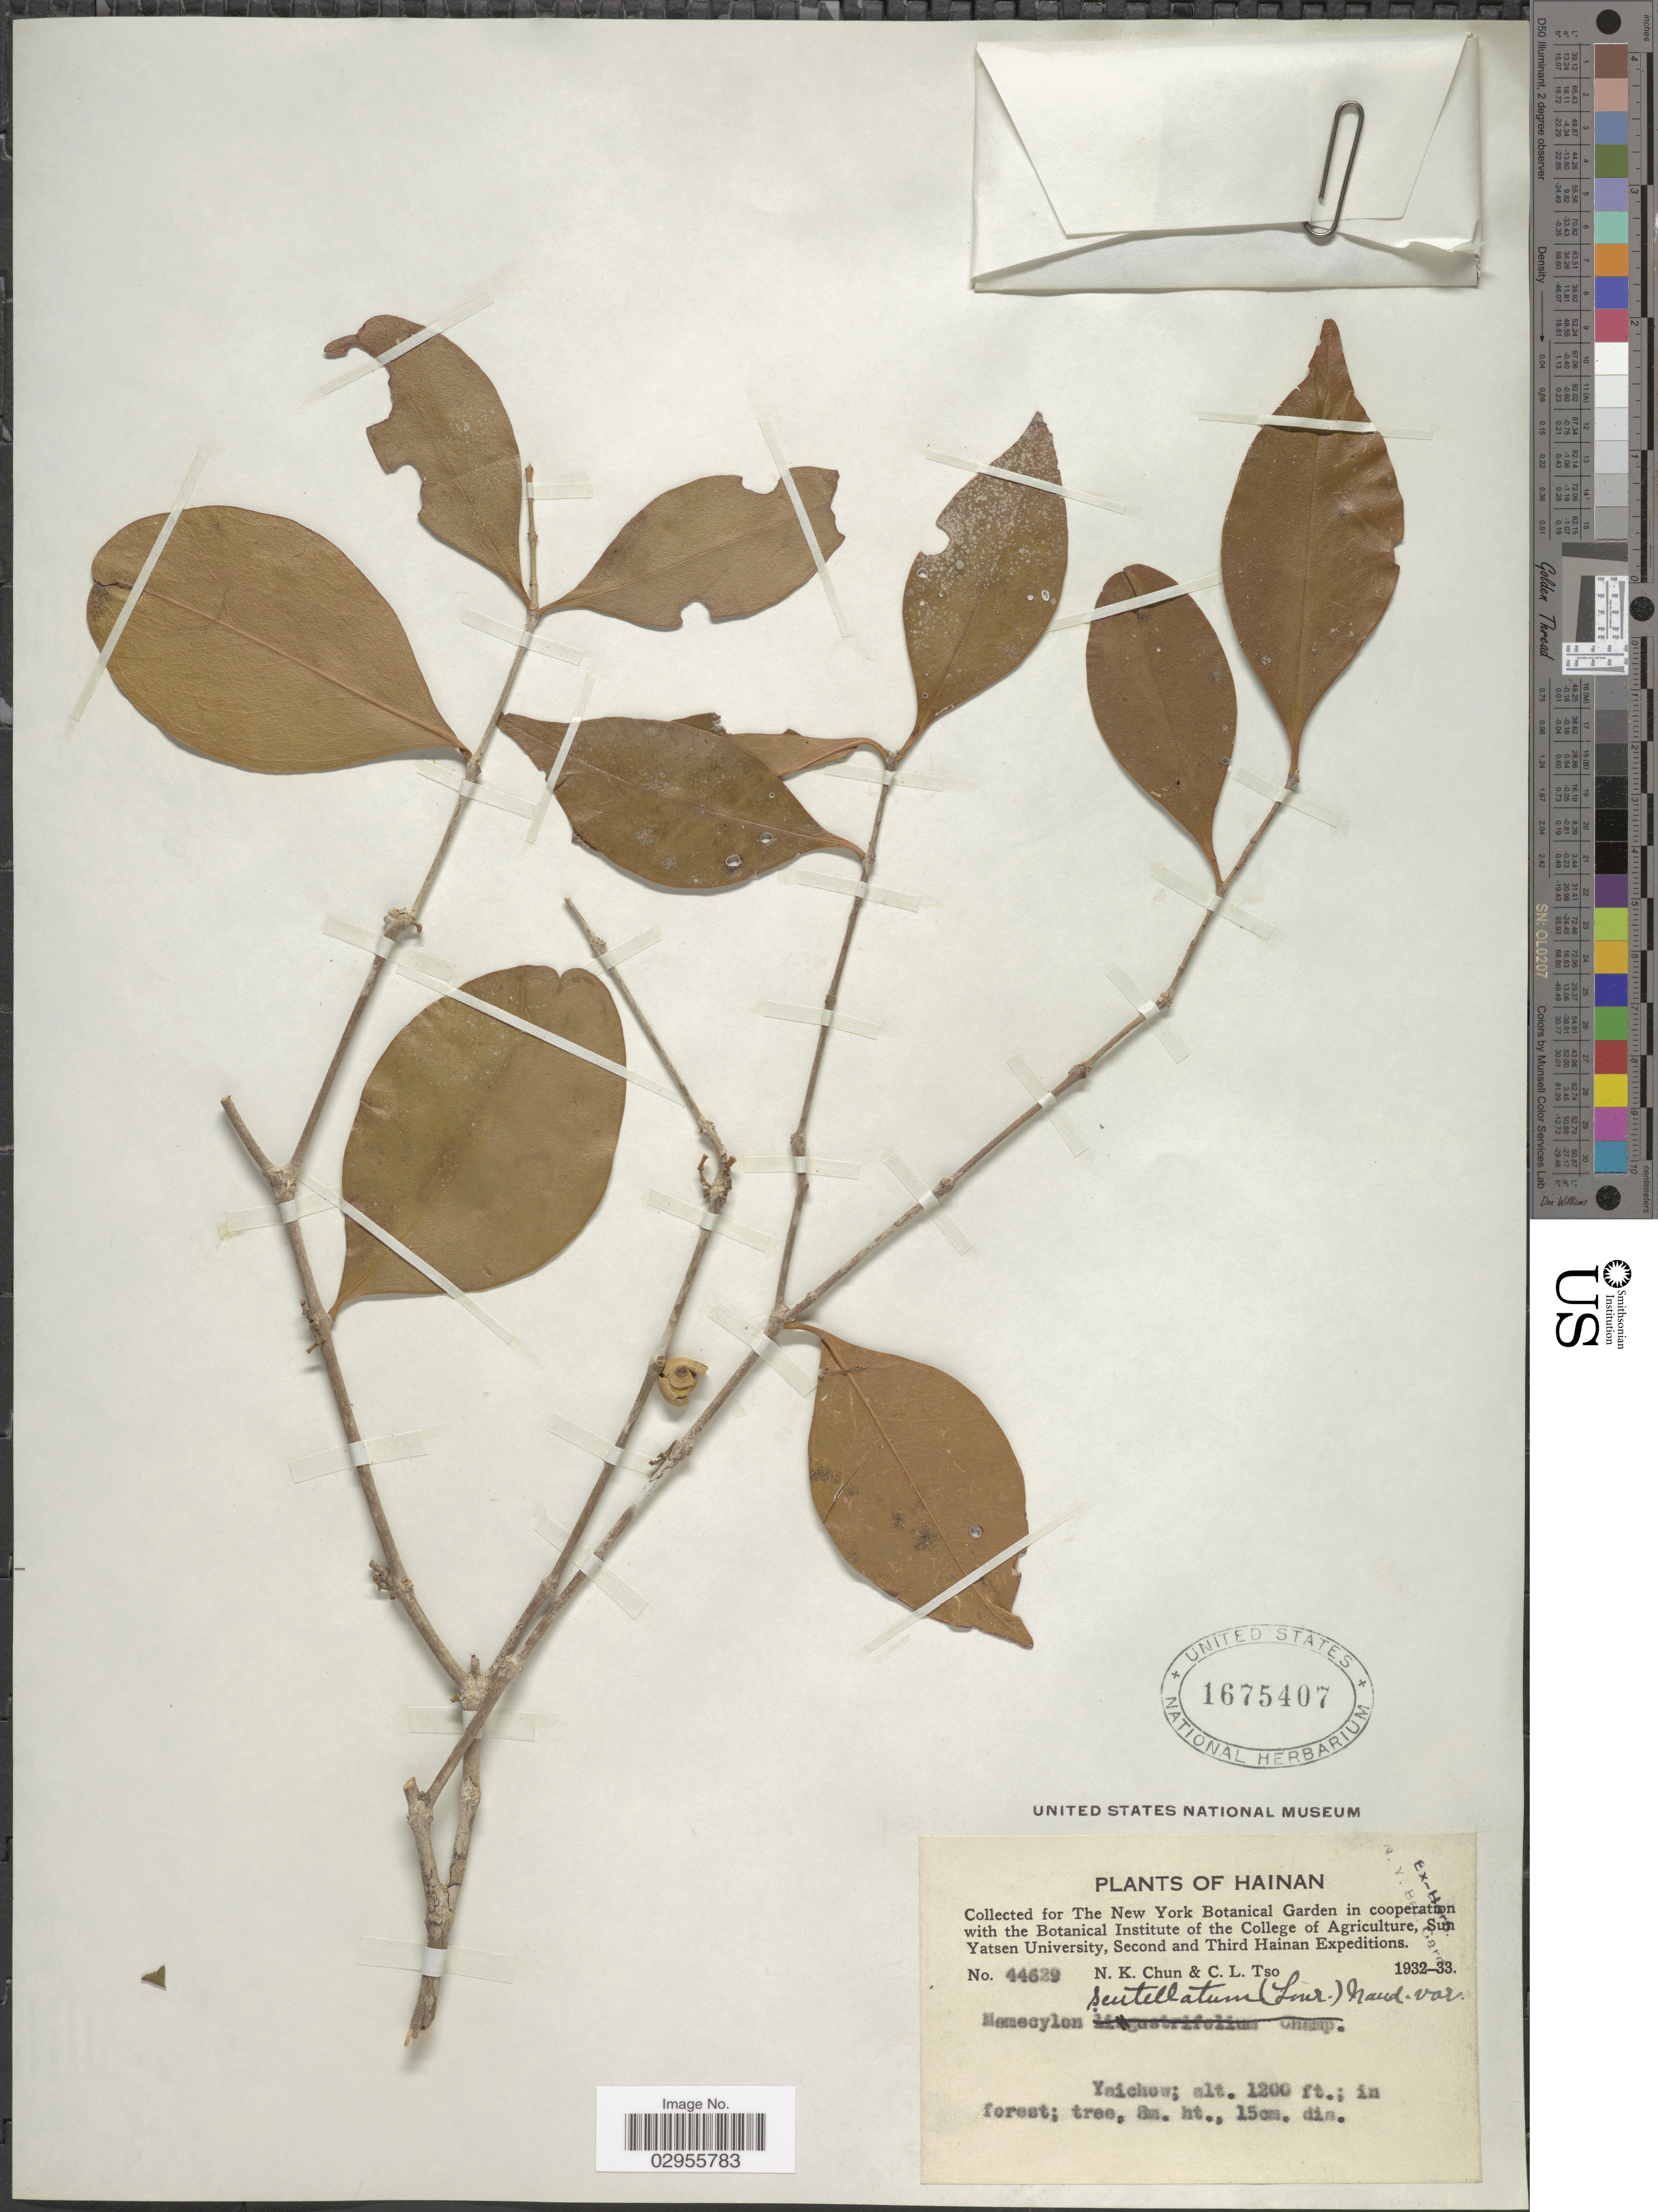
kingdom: Plantae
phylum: Tracheophyta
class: Magnoliopsida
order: Myrtales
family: Melastomataceae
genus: Memecylon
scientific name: Memecylon scutellatum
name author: (Lour.) Hook. & Arn.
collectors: N. K. Chun & C. Tso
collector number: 44629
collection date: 1932/1933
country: China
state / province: Hainan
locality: Yaichow.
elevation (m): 366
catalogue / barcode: US 1675407